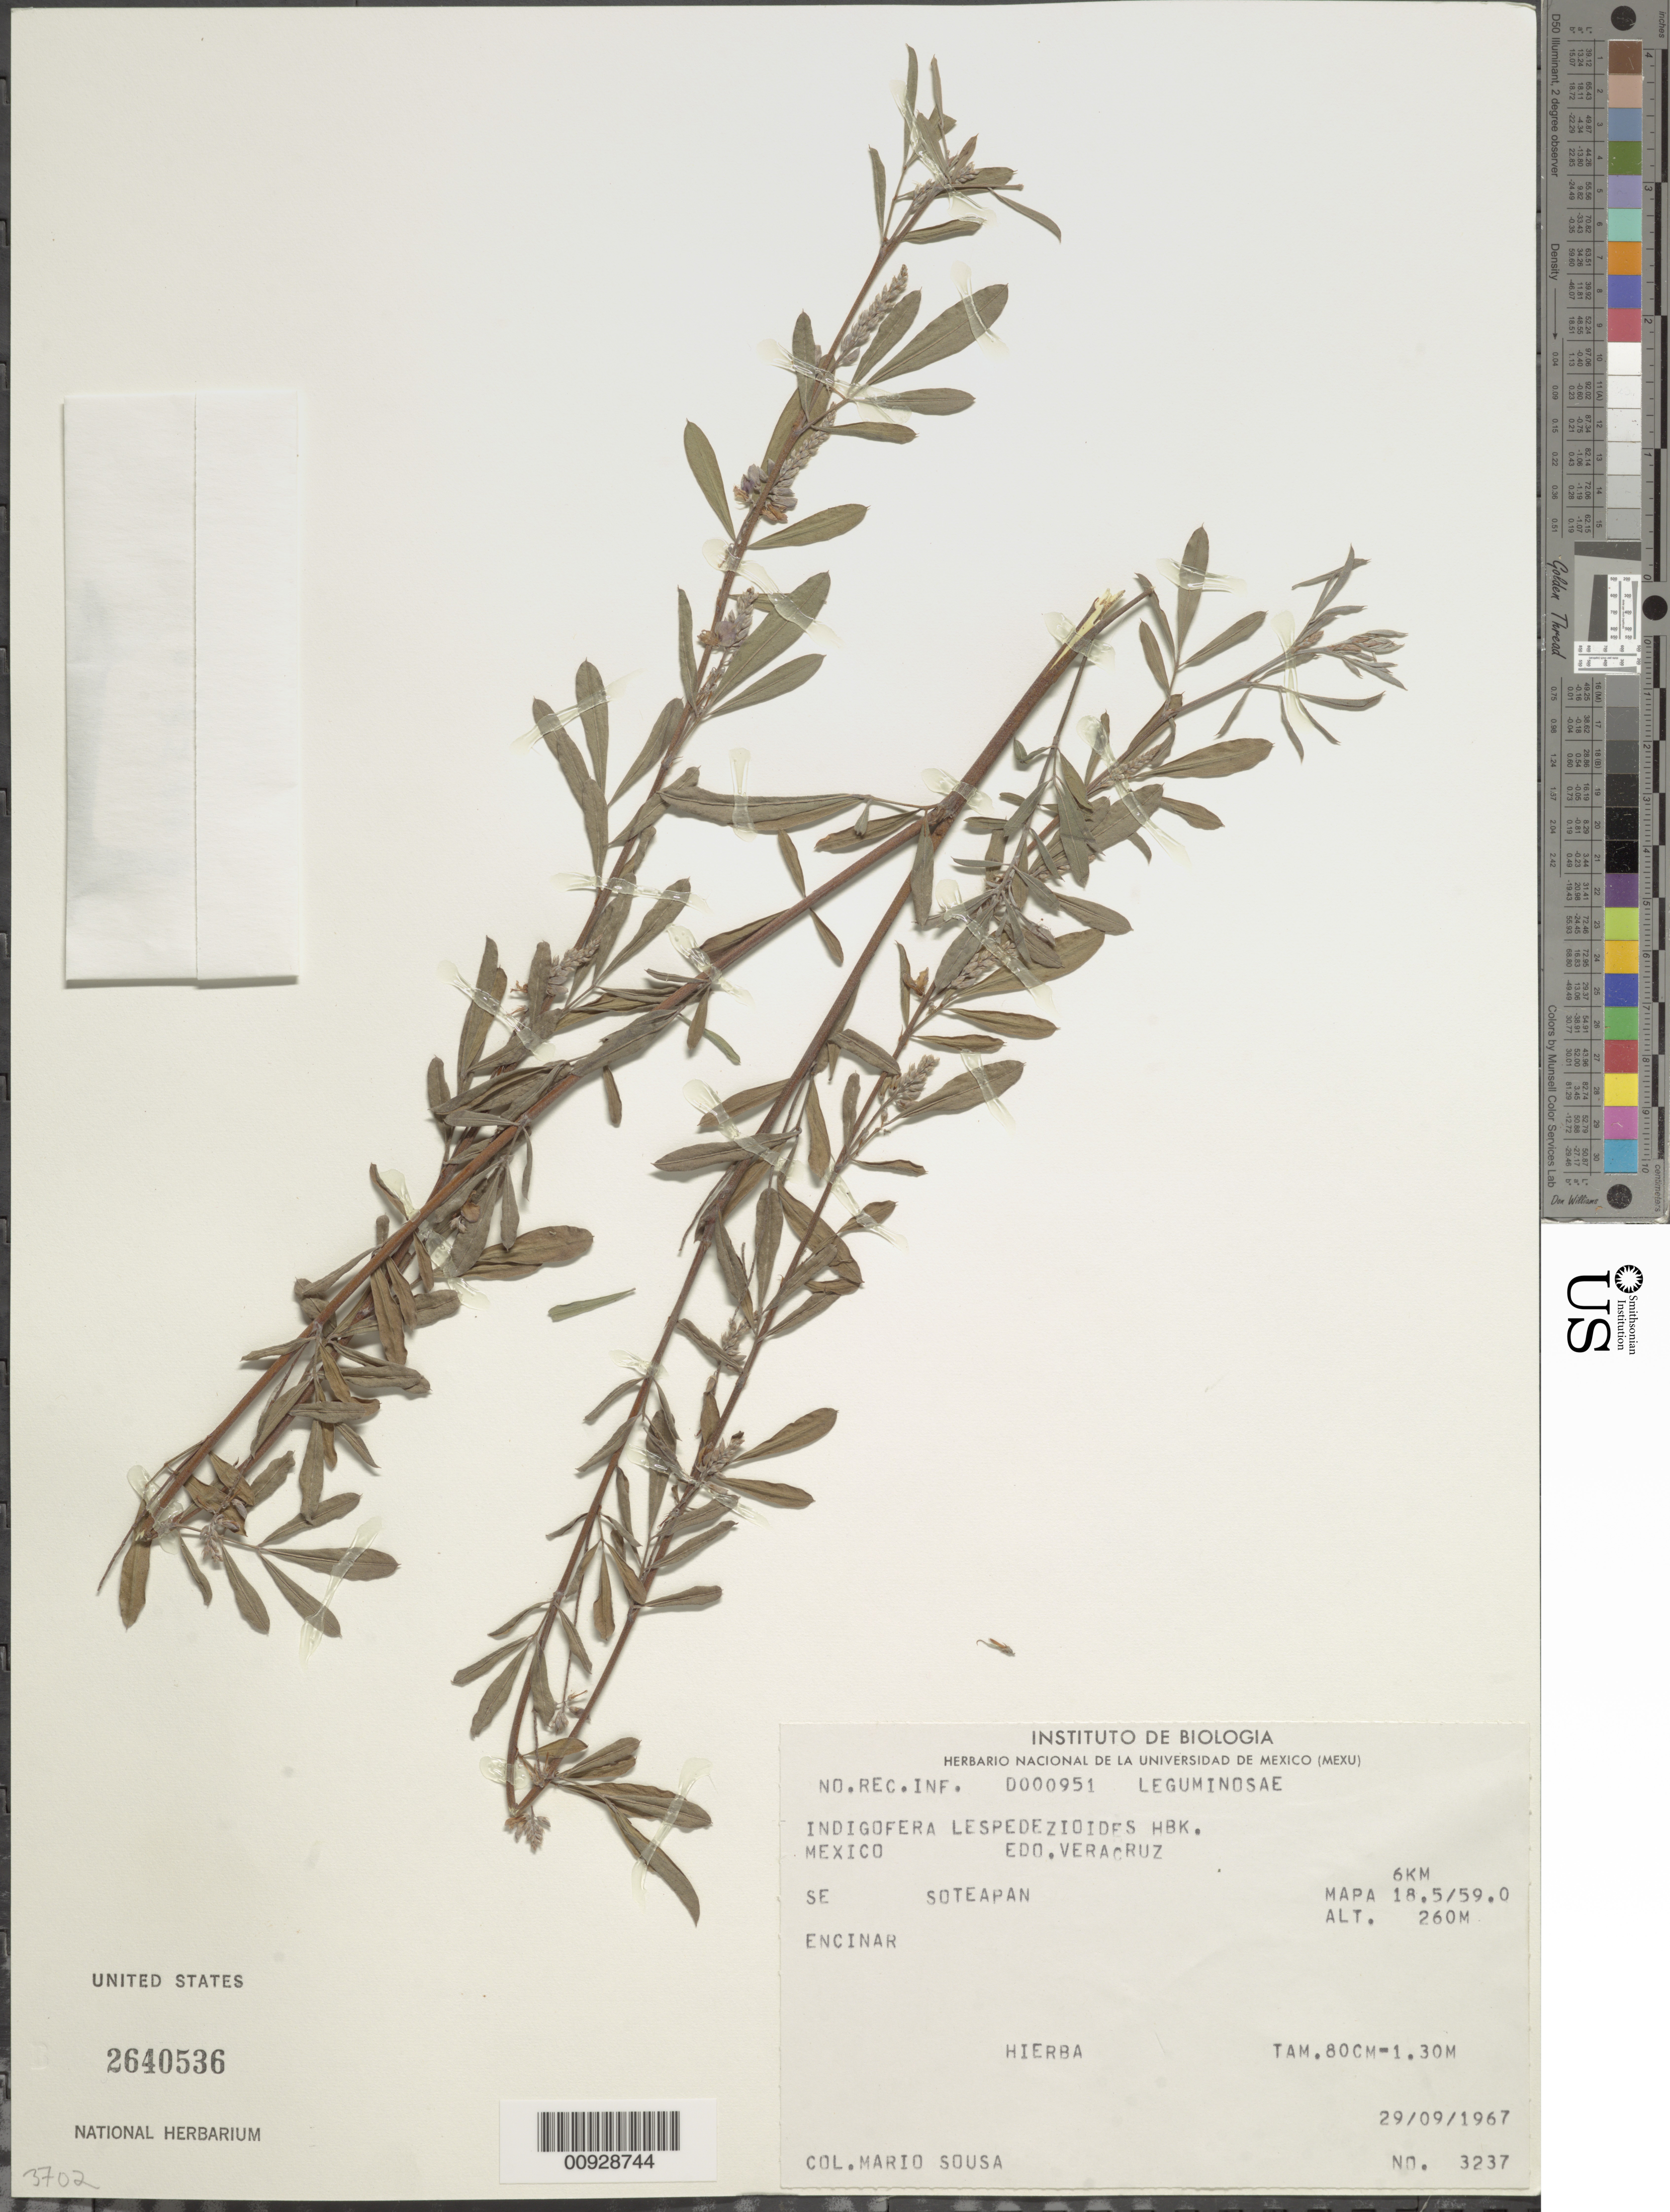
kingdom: Plantae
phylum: Tracheophyta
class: Magnoliopsida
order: Fabales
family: Fabaceae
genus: Indigofera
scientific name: Indigofera lespedezioides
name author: Kunth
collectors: M. Sousa S.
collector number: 3237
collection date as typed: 29 Sep 1967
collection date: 1967-09-29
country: Mexico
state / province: Veracruz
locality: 6 km. SE Soteapan. Mapa 18.5/59.0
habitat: Encinar.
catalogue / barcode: US 2640536